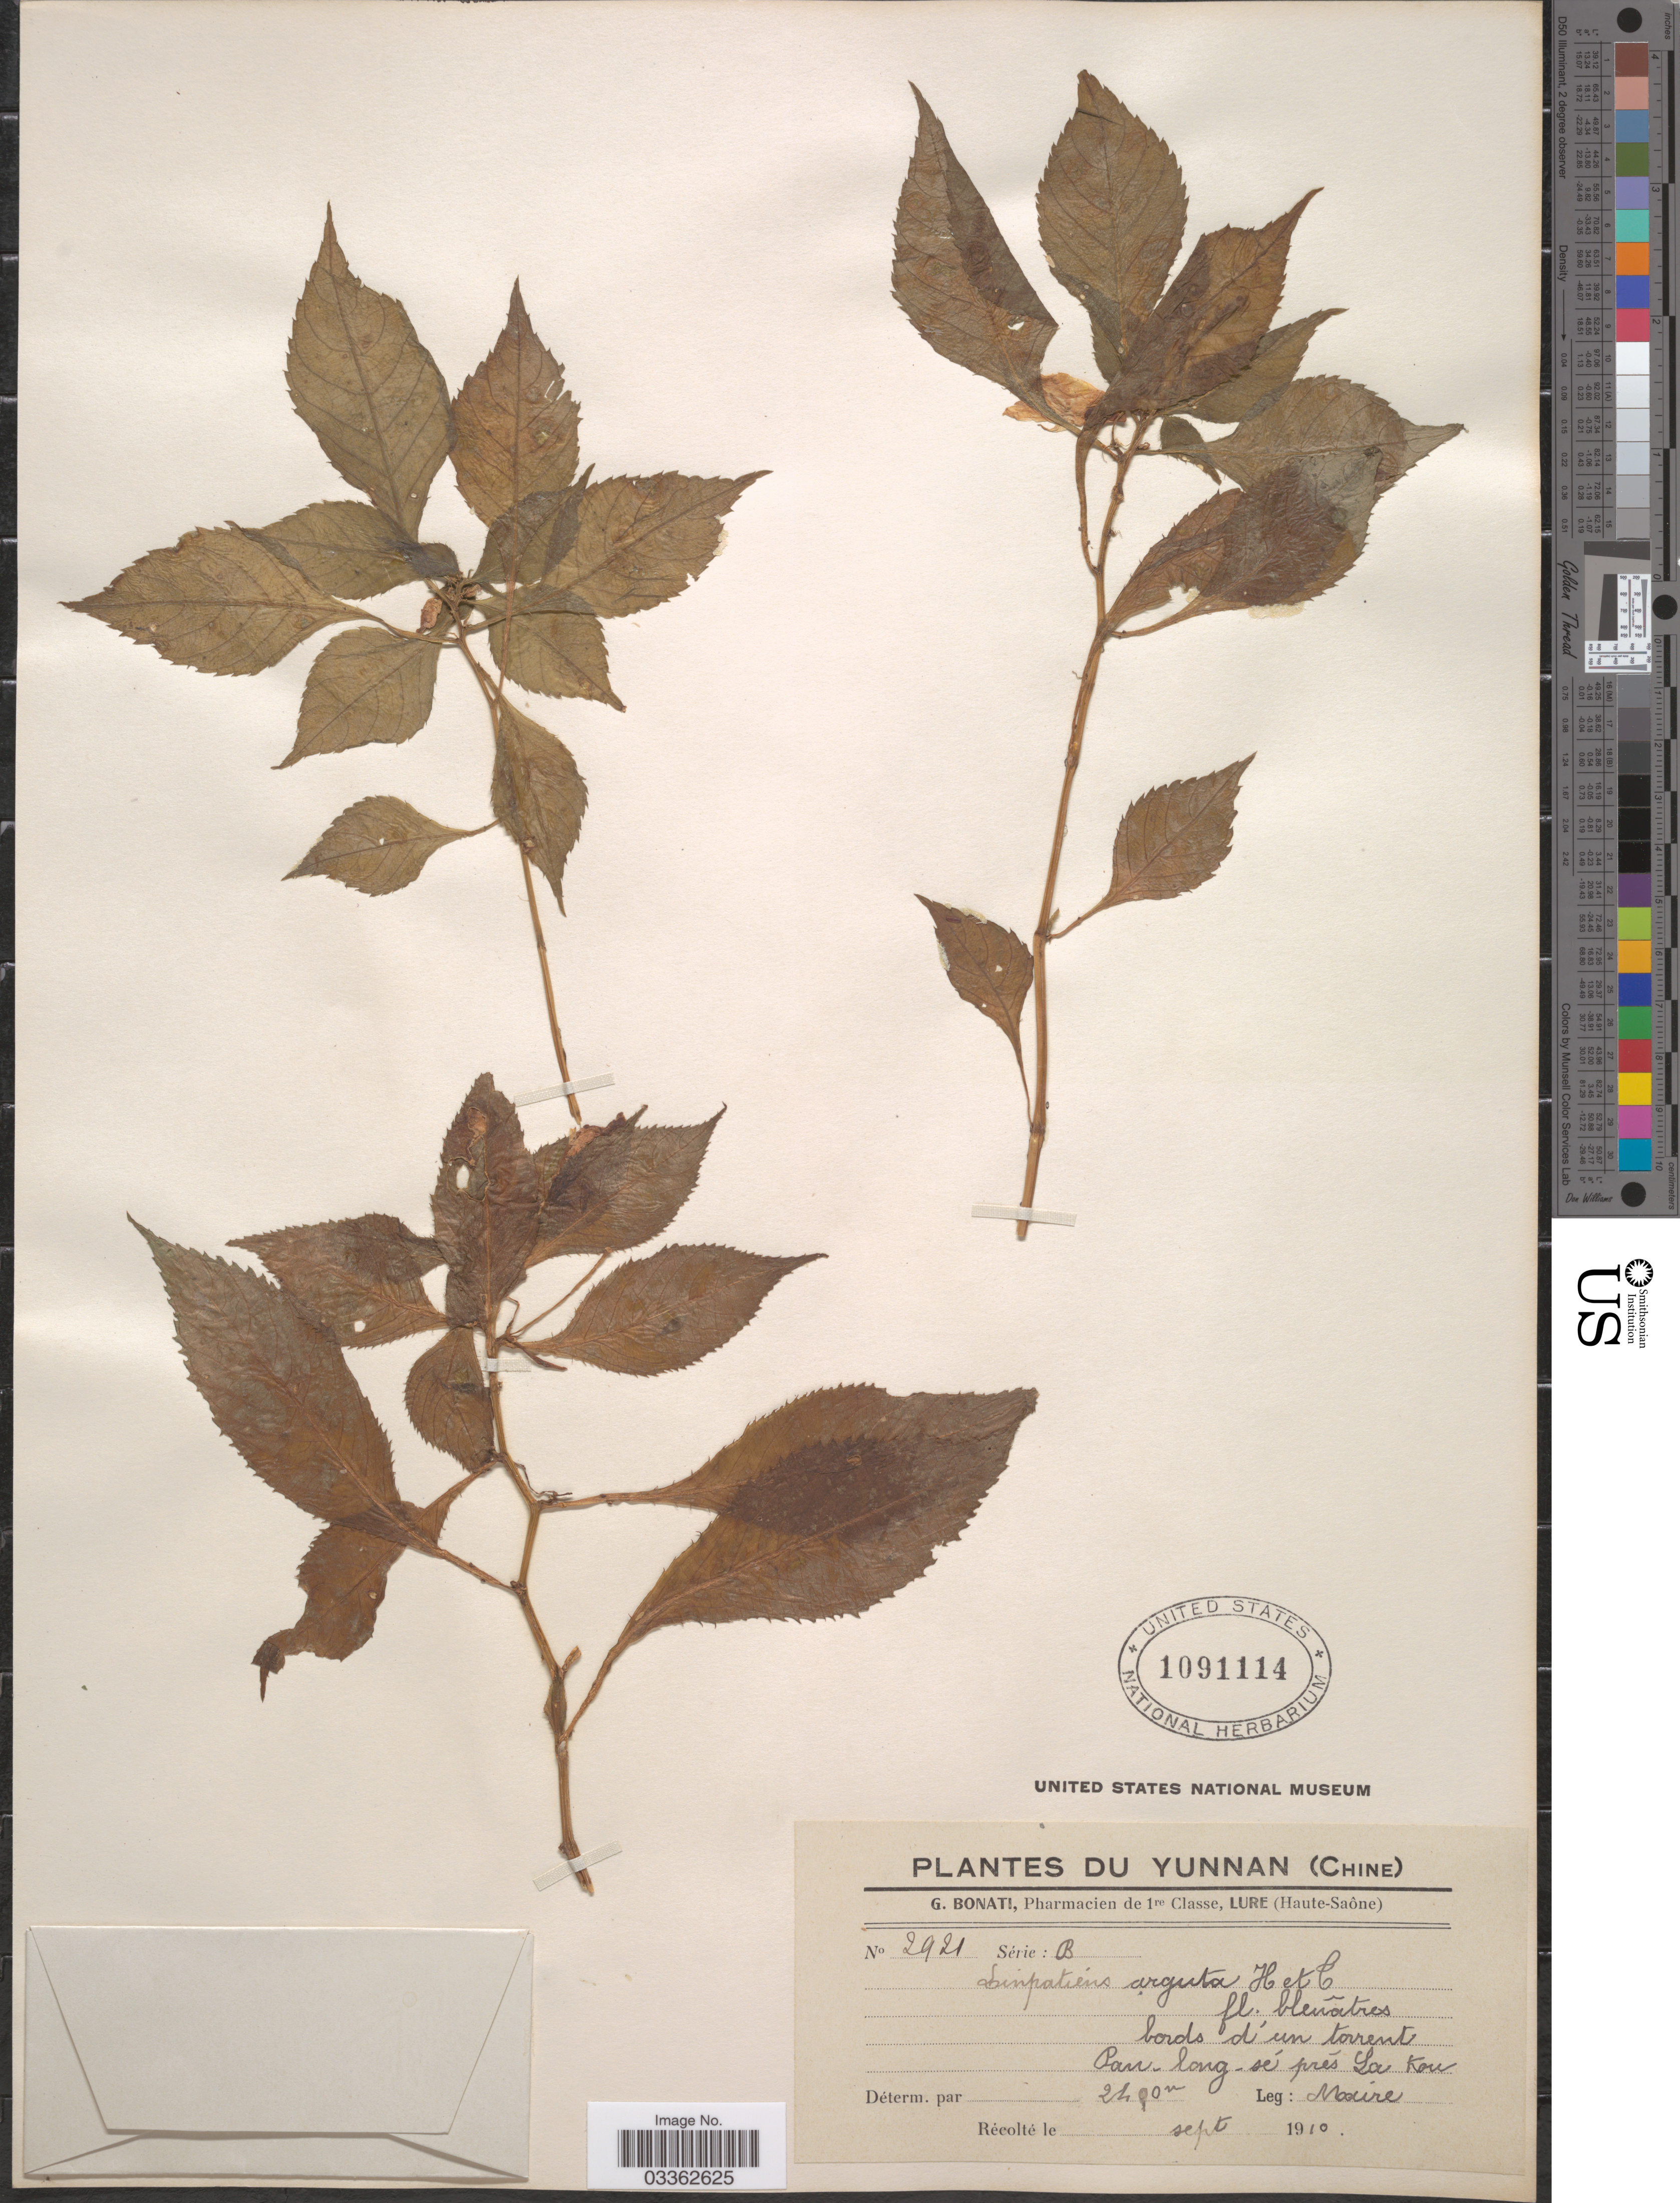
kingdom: Plantae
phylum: Tracheophyta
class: Magnoliopsida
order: Ericales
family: Balsaminaceae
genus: Impatiens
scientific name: Impatiens arguta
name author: Hook. f. & Thomson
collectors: Maire, --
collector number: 2921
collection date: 1910-09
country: China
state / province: Yunnan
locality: Pan-long-sé prés La Kou.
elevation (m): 2400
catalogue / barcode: US 1091114